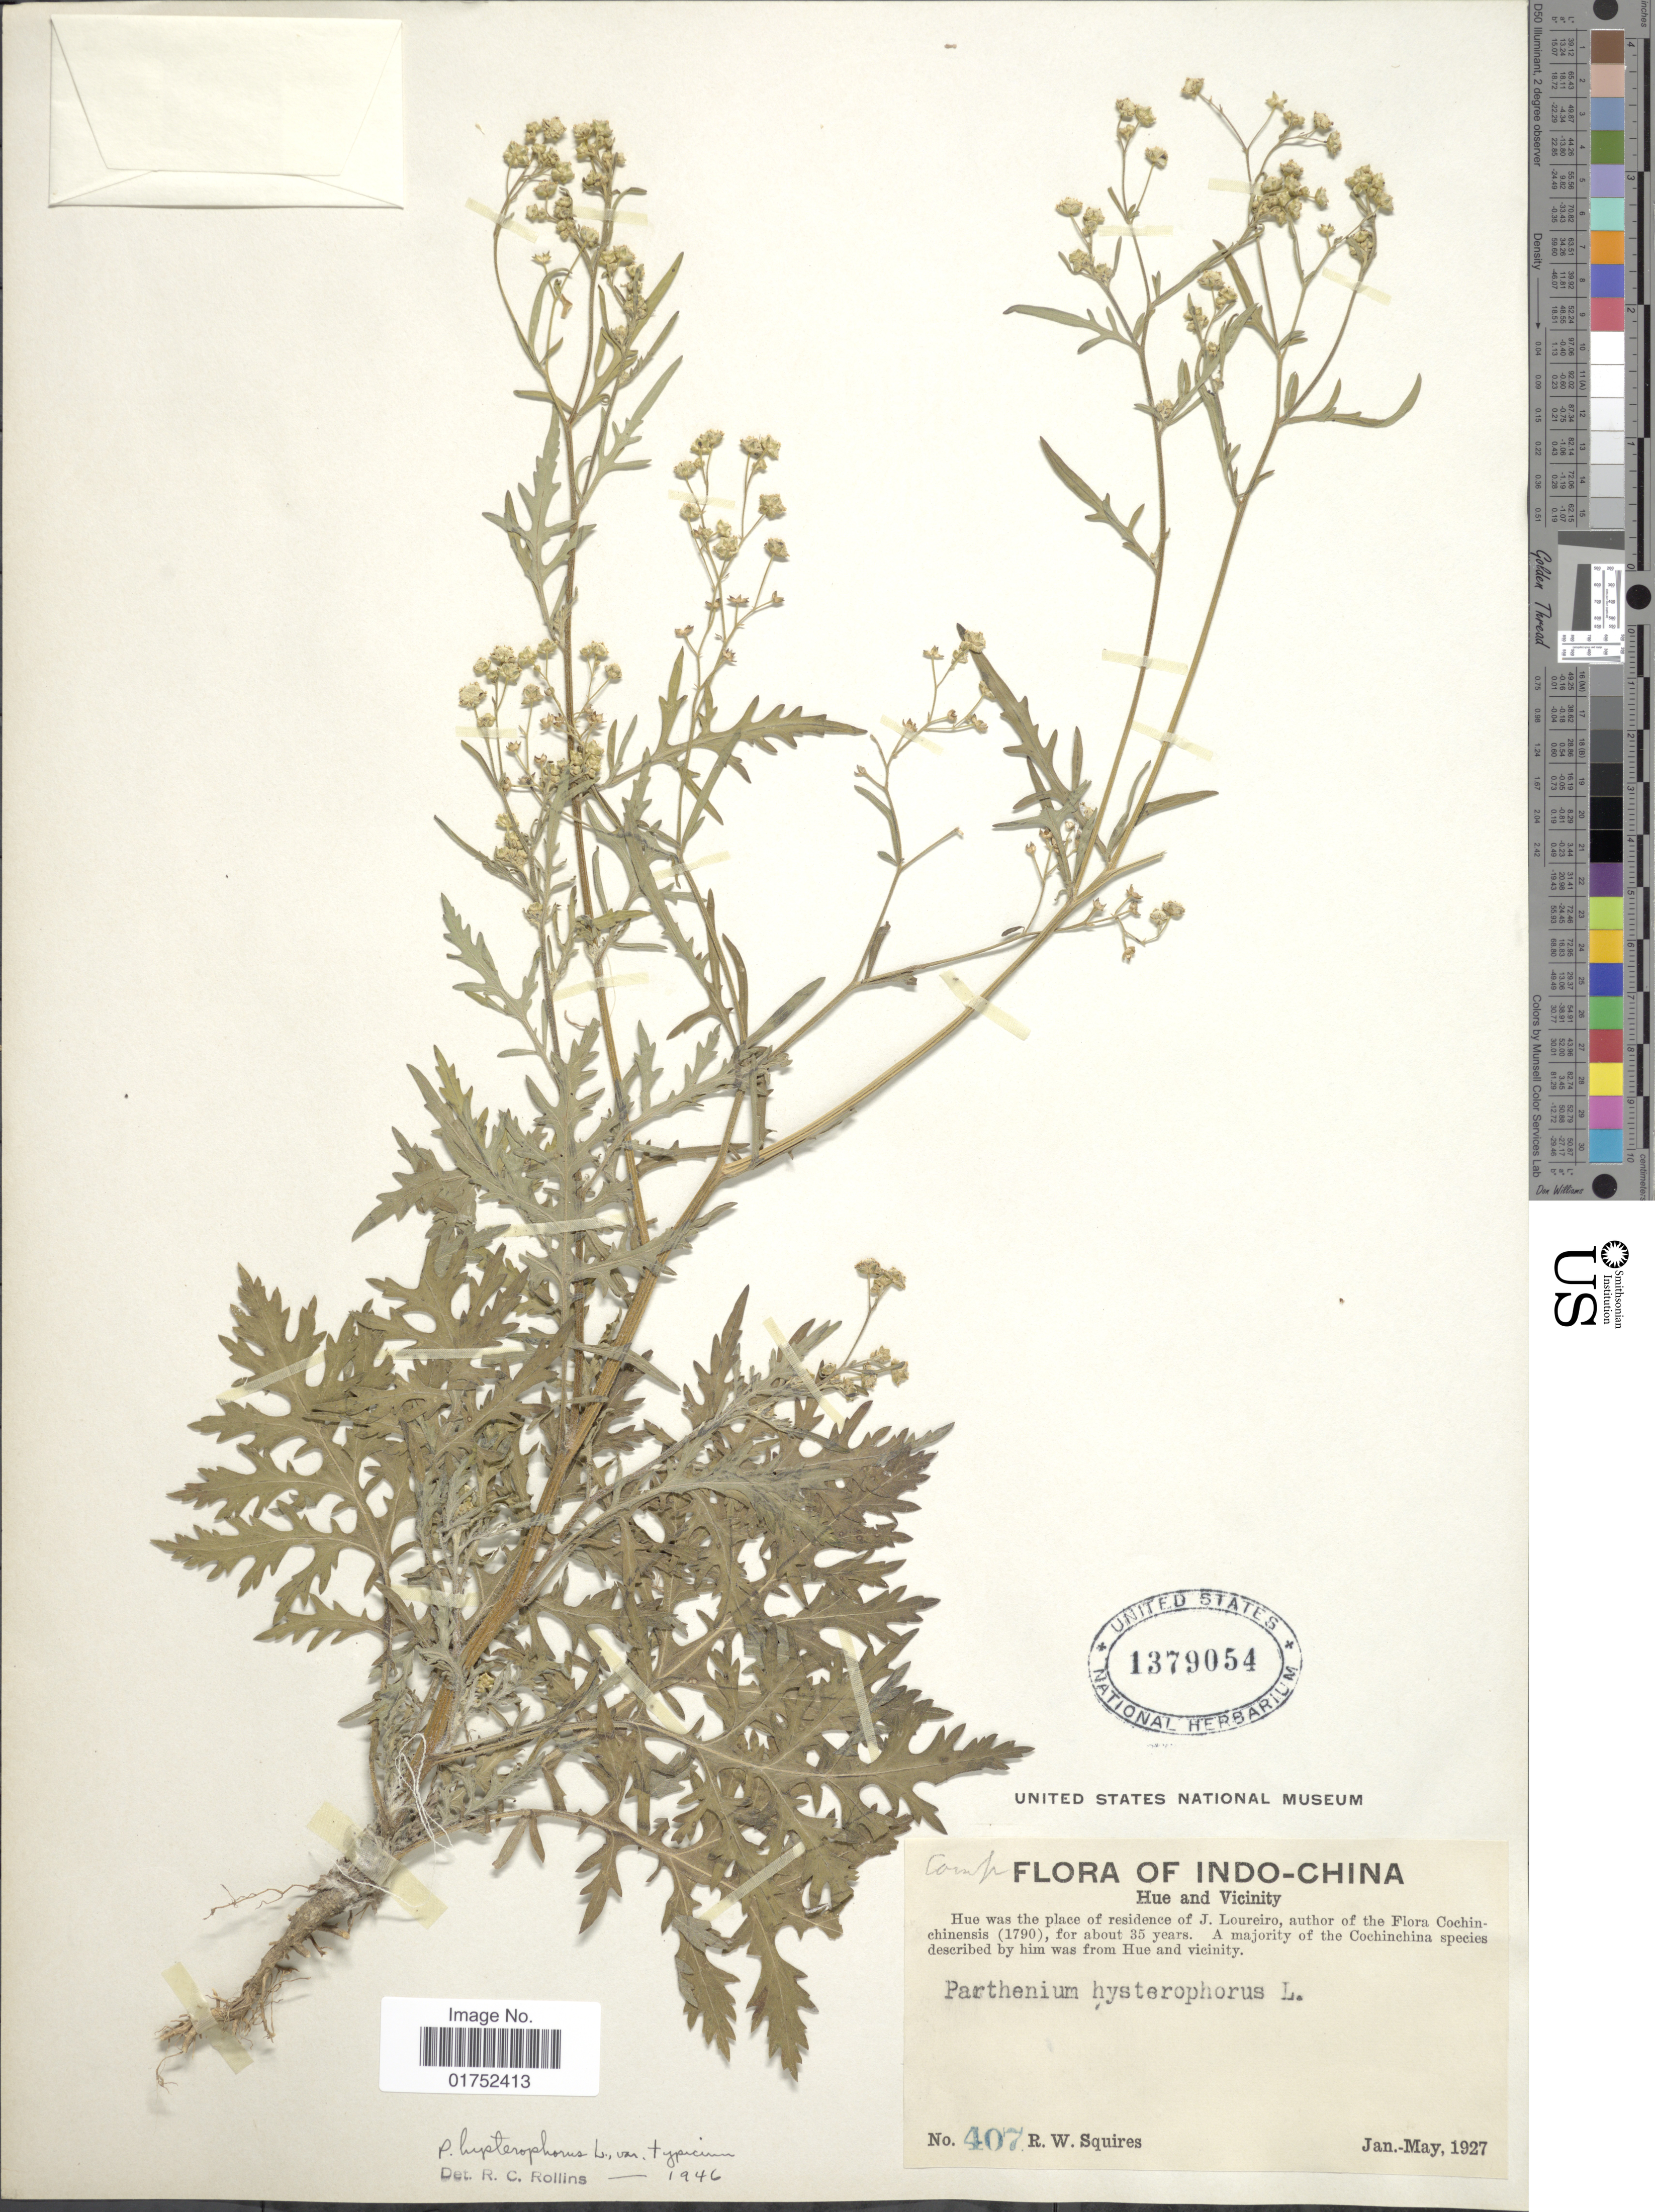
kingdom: Plantae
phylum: Tracheophyta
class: Magnoliopsida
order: Asterales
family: Asteraceae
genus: Parthenium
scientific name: Parthenium hysterophorus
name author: L.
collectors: R. Squires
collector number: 407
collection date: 1927-01/1927-05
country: Vietnam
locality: Indo-China, Hue and Vicinity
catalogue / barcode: US 1379054